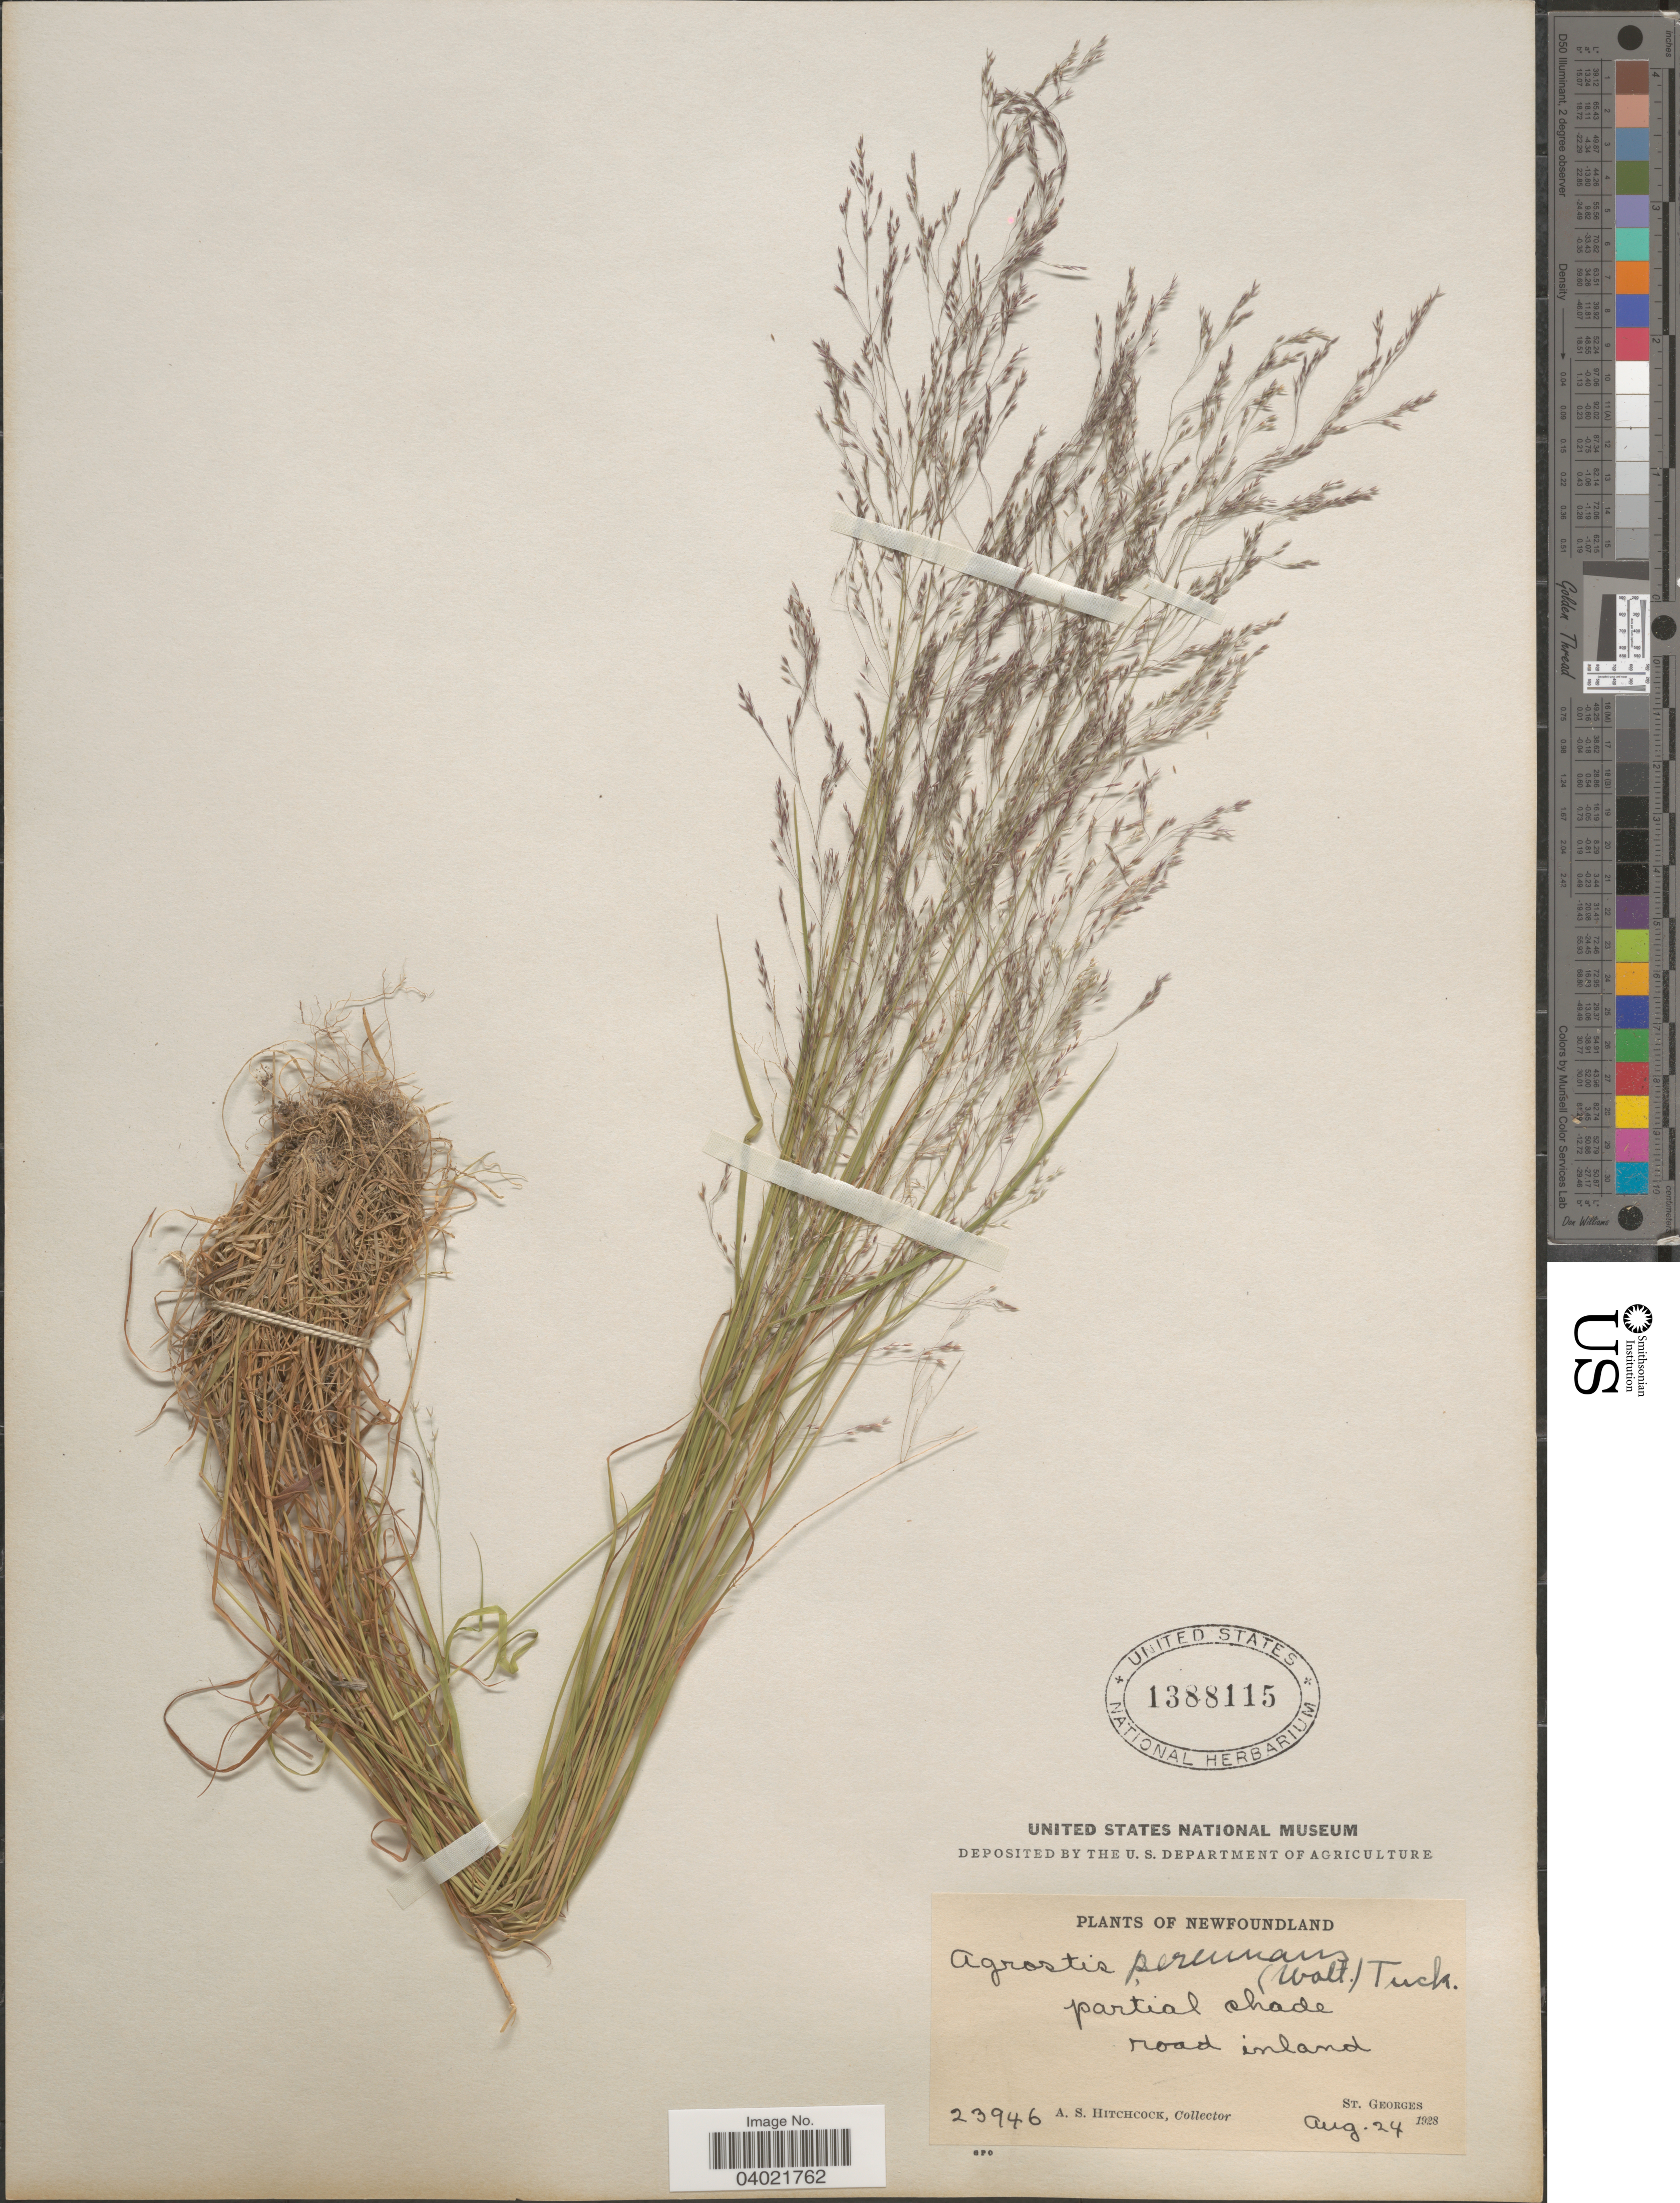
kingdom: Plantae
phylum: Tracheophyta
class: Liliopsida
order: Poales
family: Poaceae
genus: Agrostis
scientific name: Agrostis perennans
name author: (Walter) Tuck.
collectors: A. S. Hitchcock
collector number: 23946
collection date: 1928-08-24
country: Canada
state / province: Newfoundland and Labrador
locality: Partial shade, road inland, St. Georges.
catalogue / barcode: US 1388115